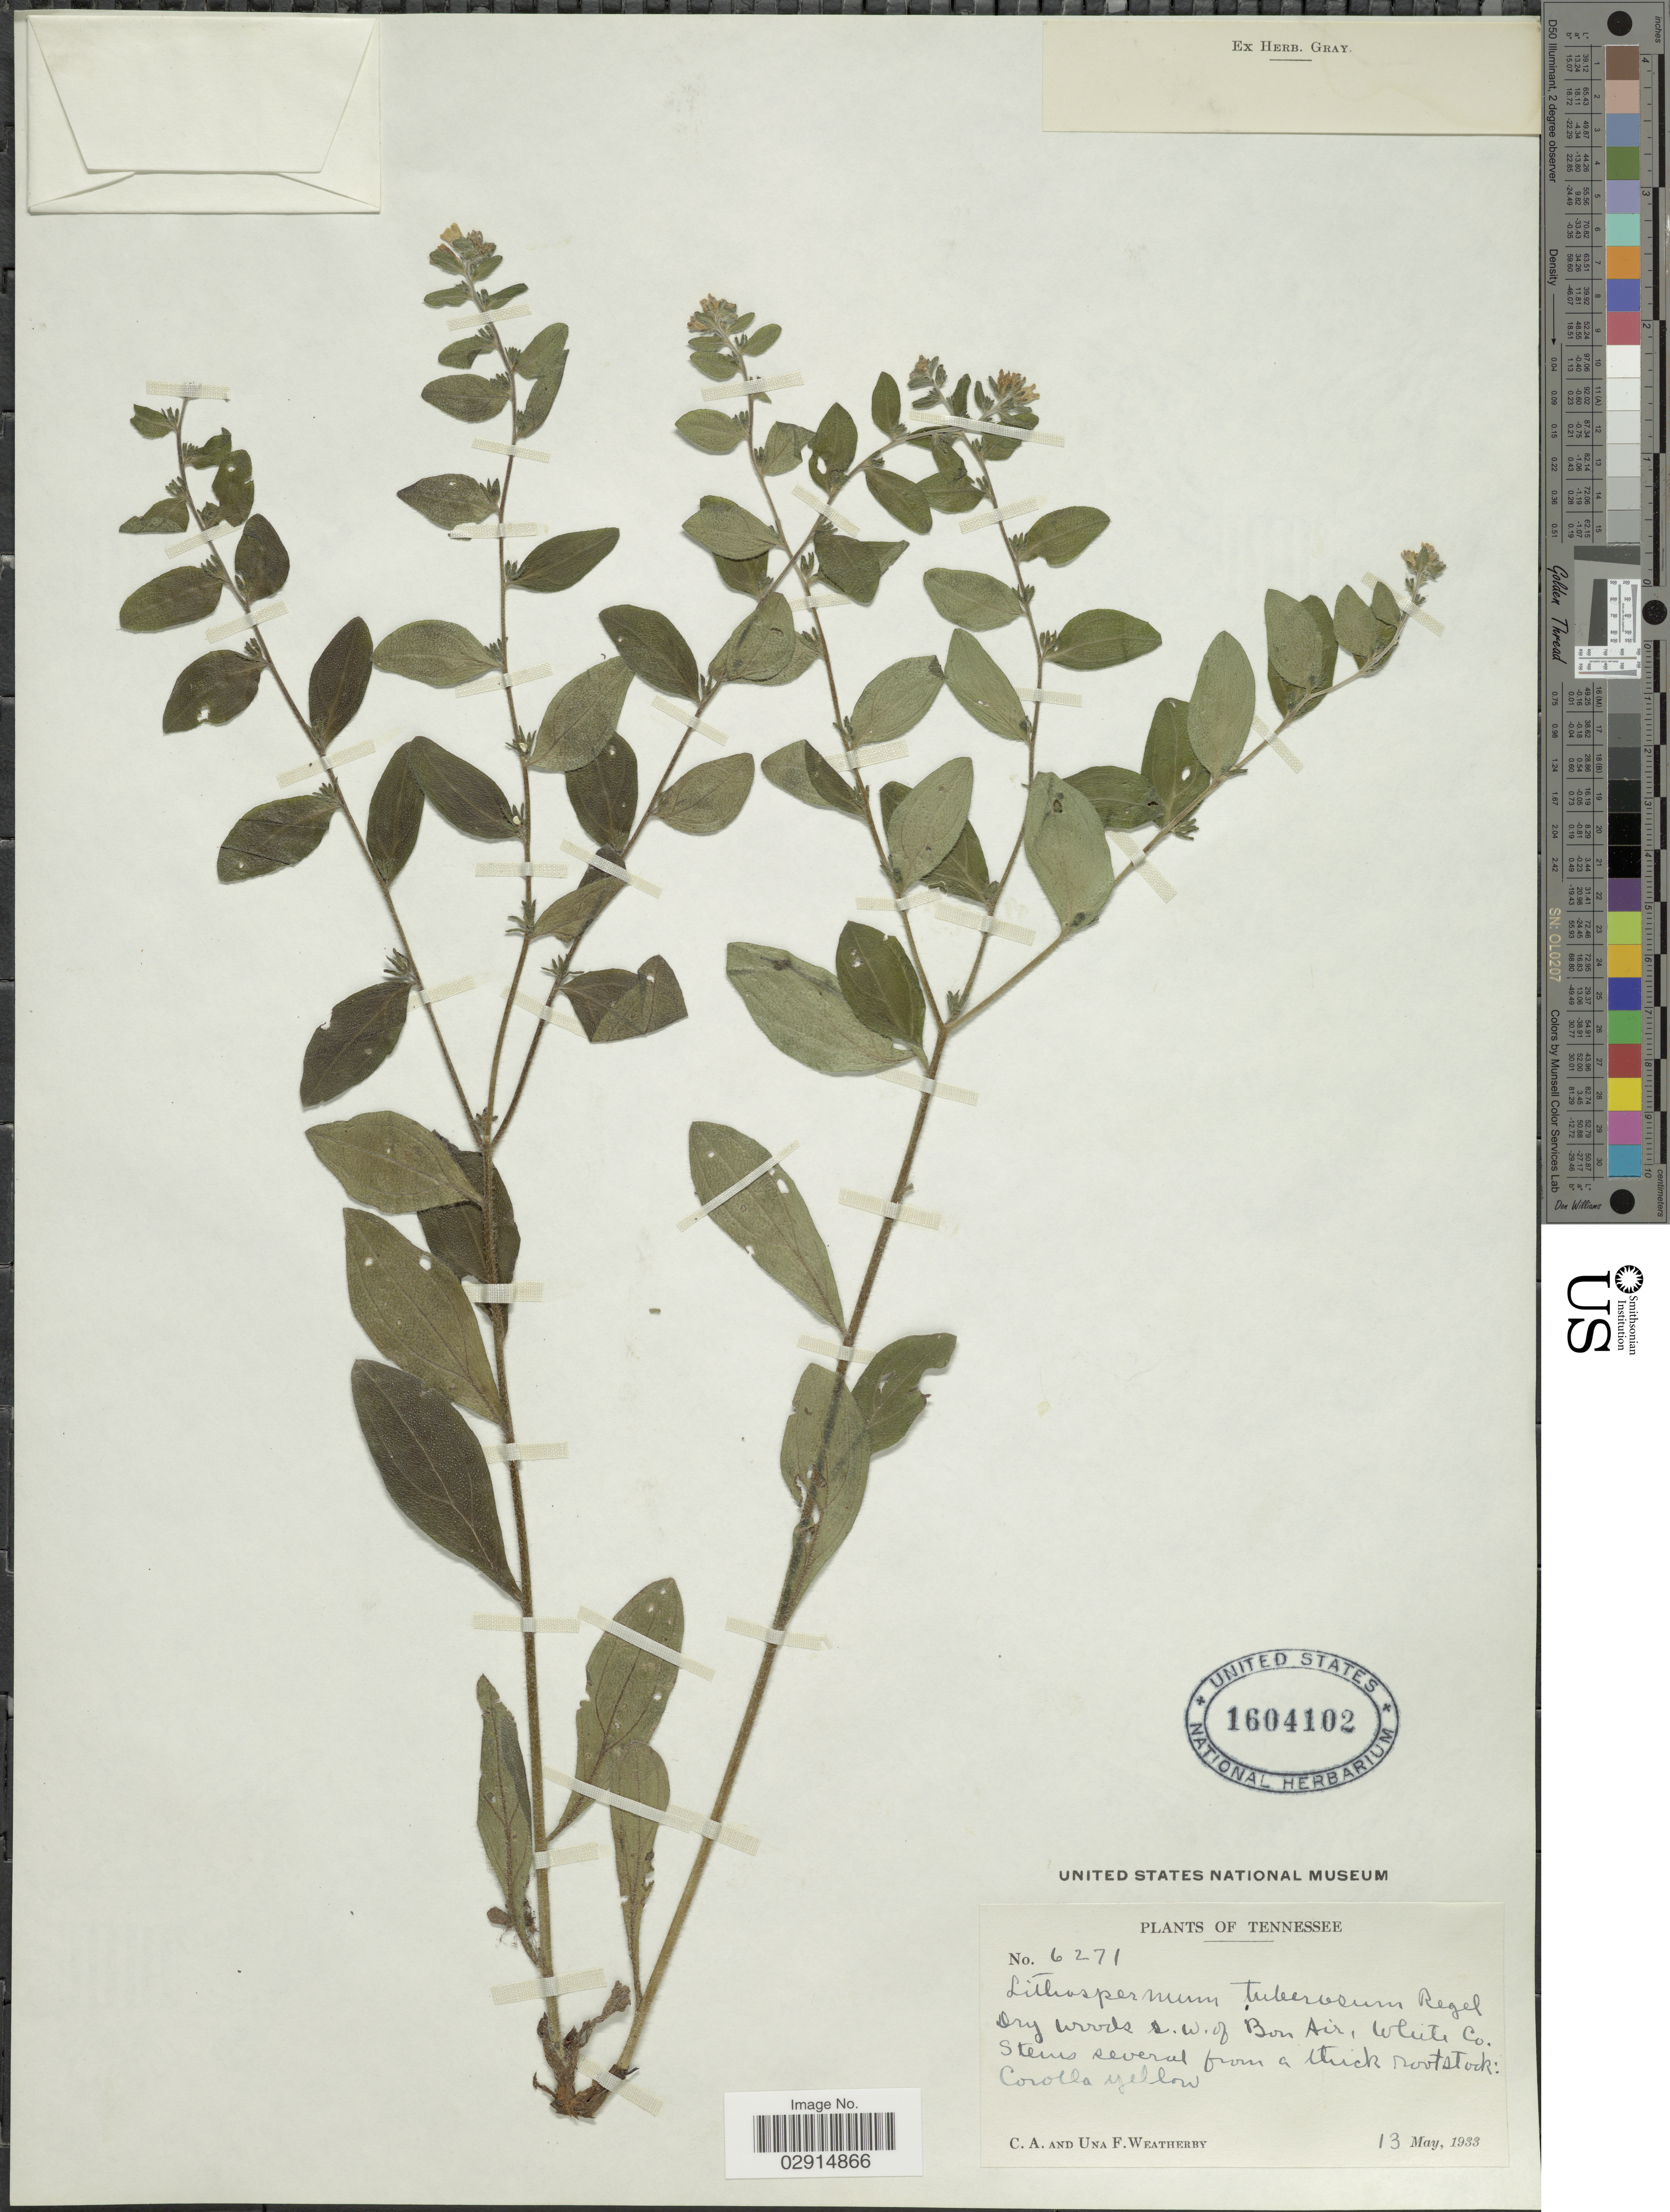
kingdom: Plantae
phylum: Tracheophyta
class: Magnoliopsida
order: Boraginales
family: Boraginaceae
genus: Lithospermum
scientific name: Lithospermum tuberosum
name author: Rugel ex DC.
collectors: C. A. Weatherby & U. Weatherby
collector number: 6271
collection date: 1933-05-13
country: United States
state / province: Tennessee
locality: Dry woods s.w. of Bon Air, White Co. Tennessee.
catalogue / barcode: US 1604102